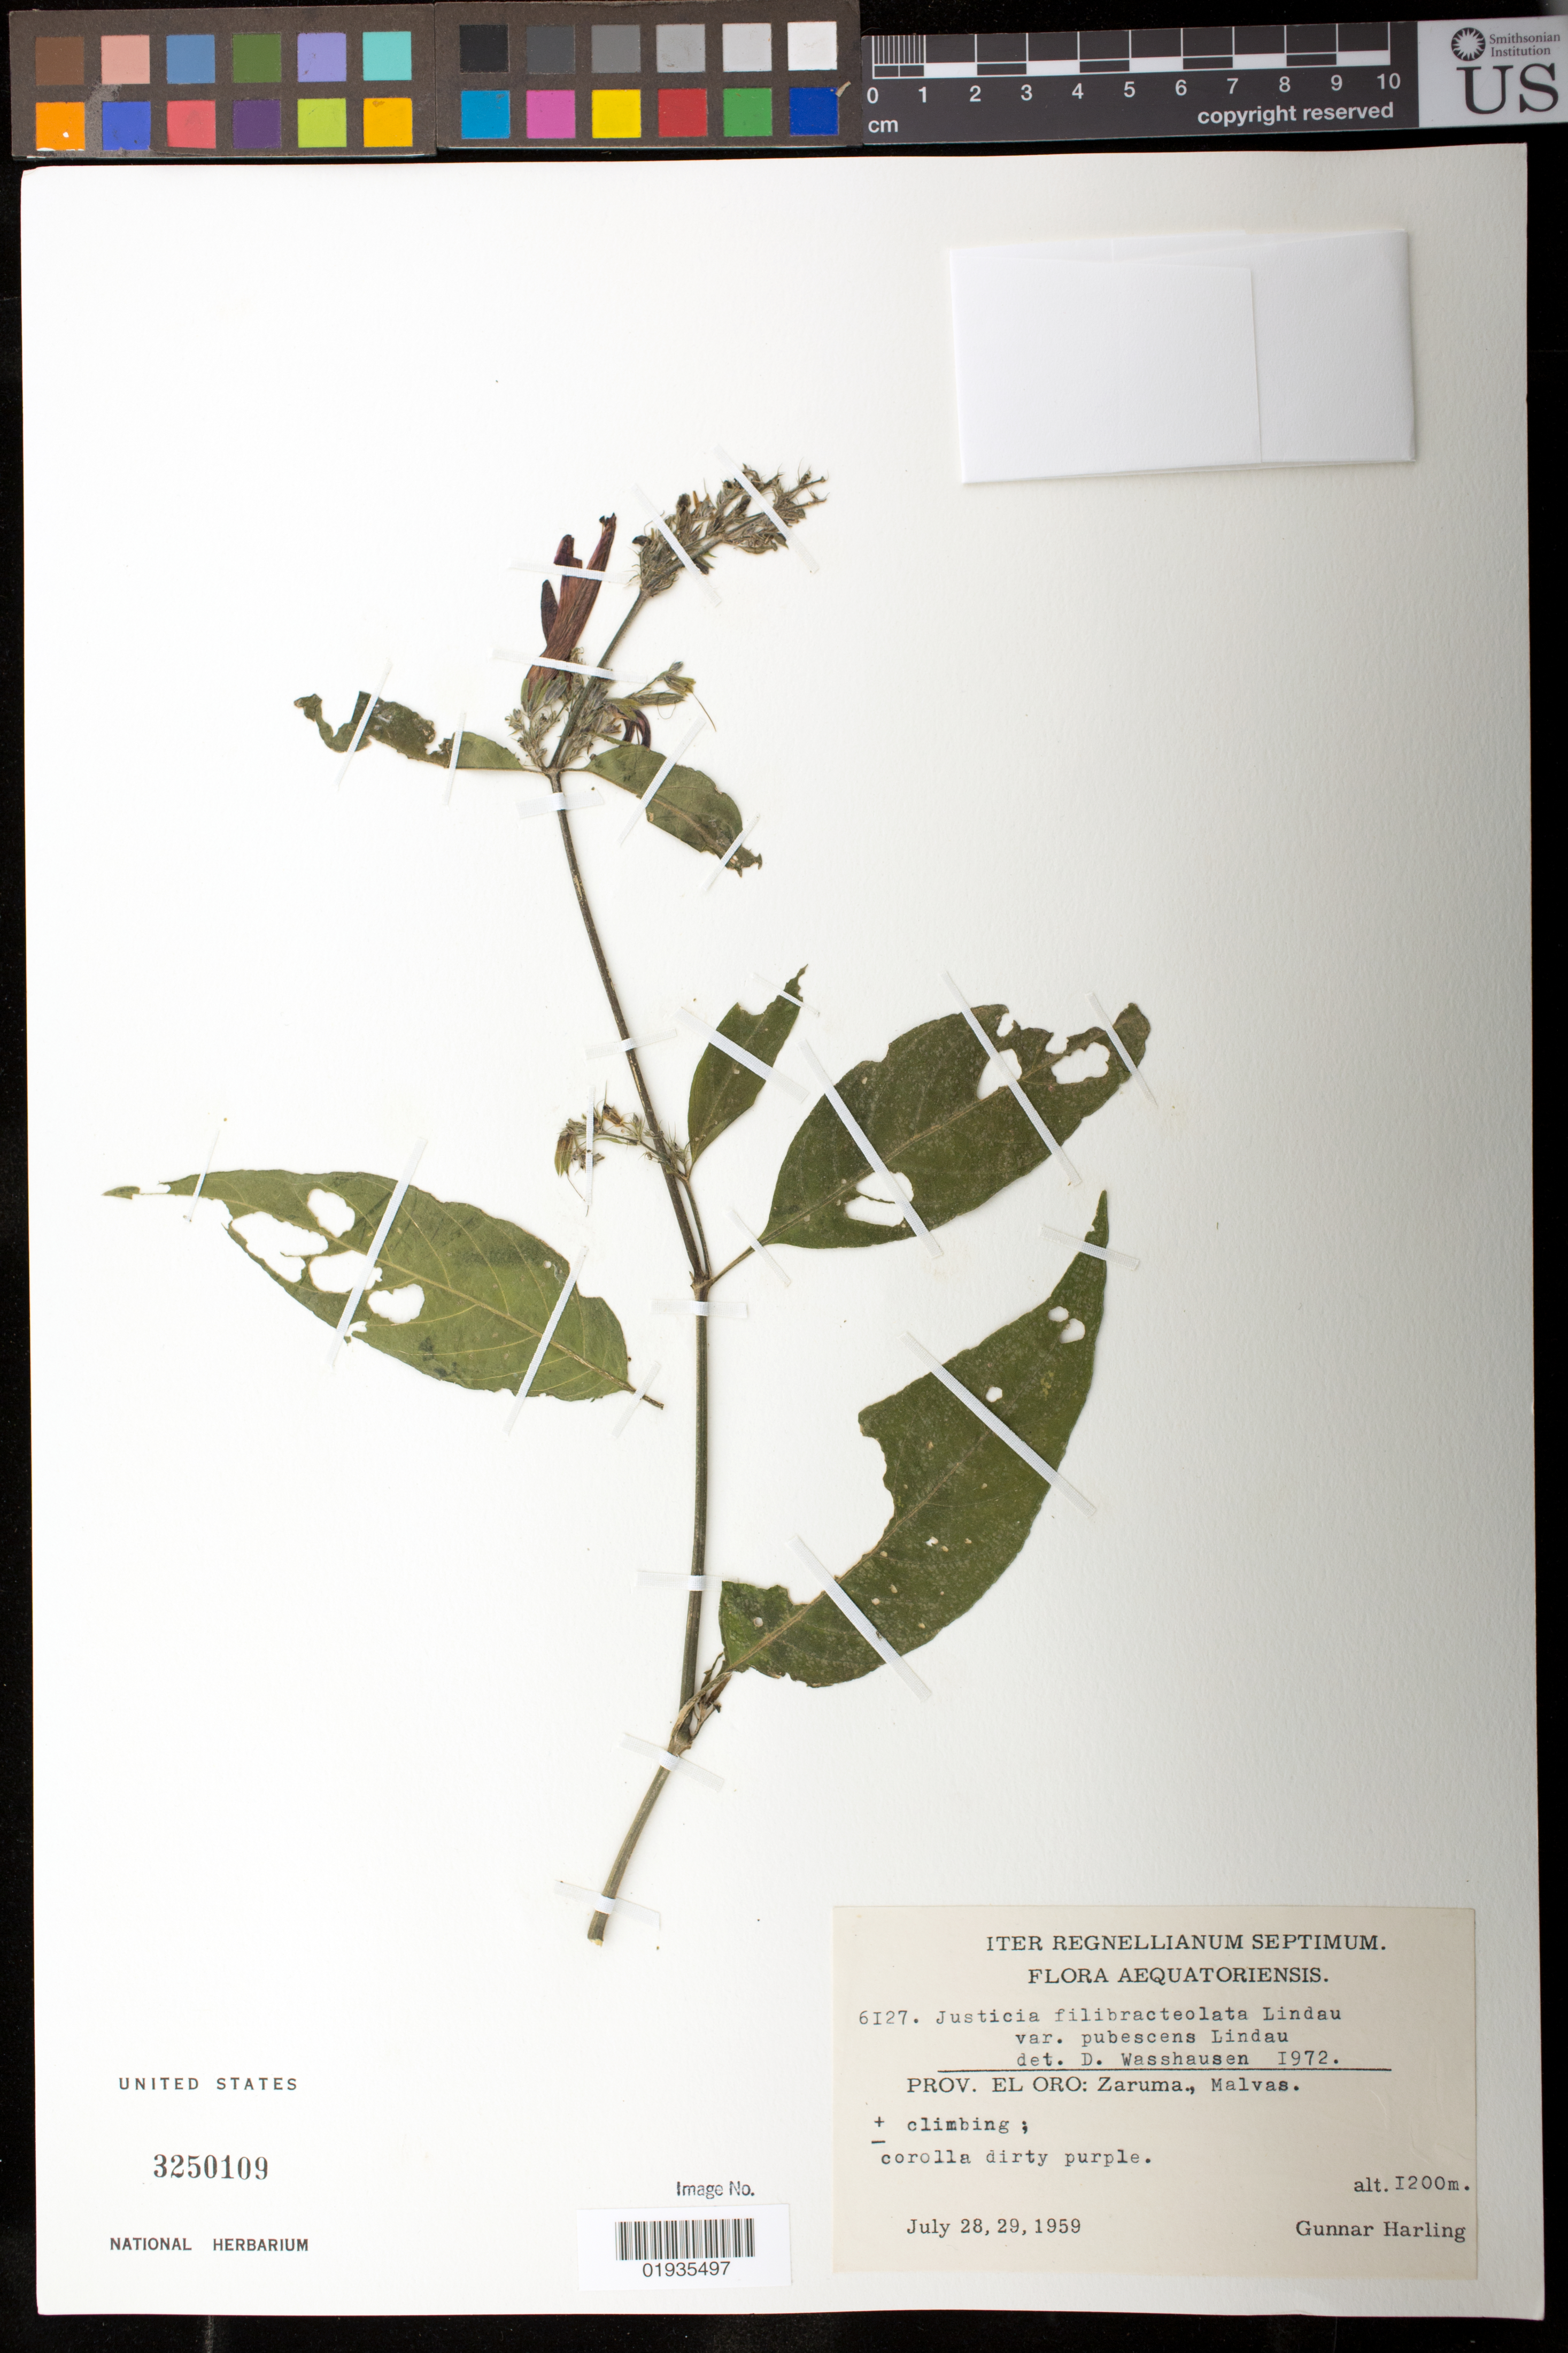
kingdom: Plantae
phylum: Tracheophyta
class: Magnoliopsida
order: Lamiales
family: Acanthaceae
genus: Justicia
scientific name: Justicia filibracteolata var. pubescens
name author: Lindau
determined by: Wasshausen, Dieter C., (BOT), Smithsonian Institution - National Museum of Natural History (UNITED STATES)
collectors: G. Harling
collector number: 6127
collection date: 1959-07-28/1959-07-29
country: Ecuador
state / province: El Oro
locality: Zaruma., Malvas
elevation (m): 1200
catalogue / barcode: US 3250109